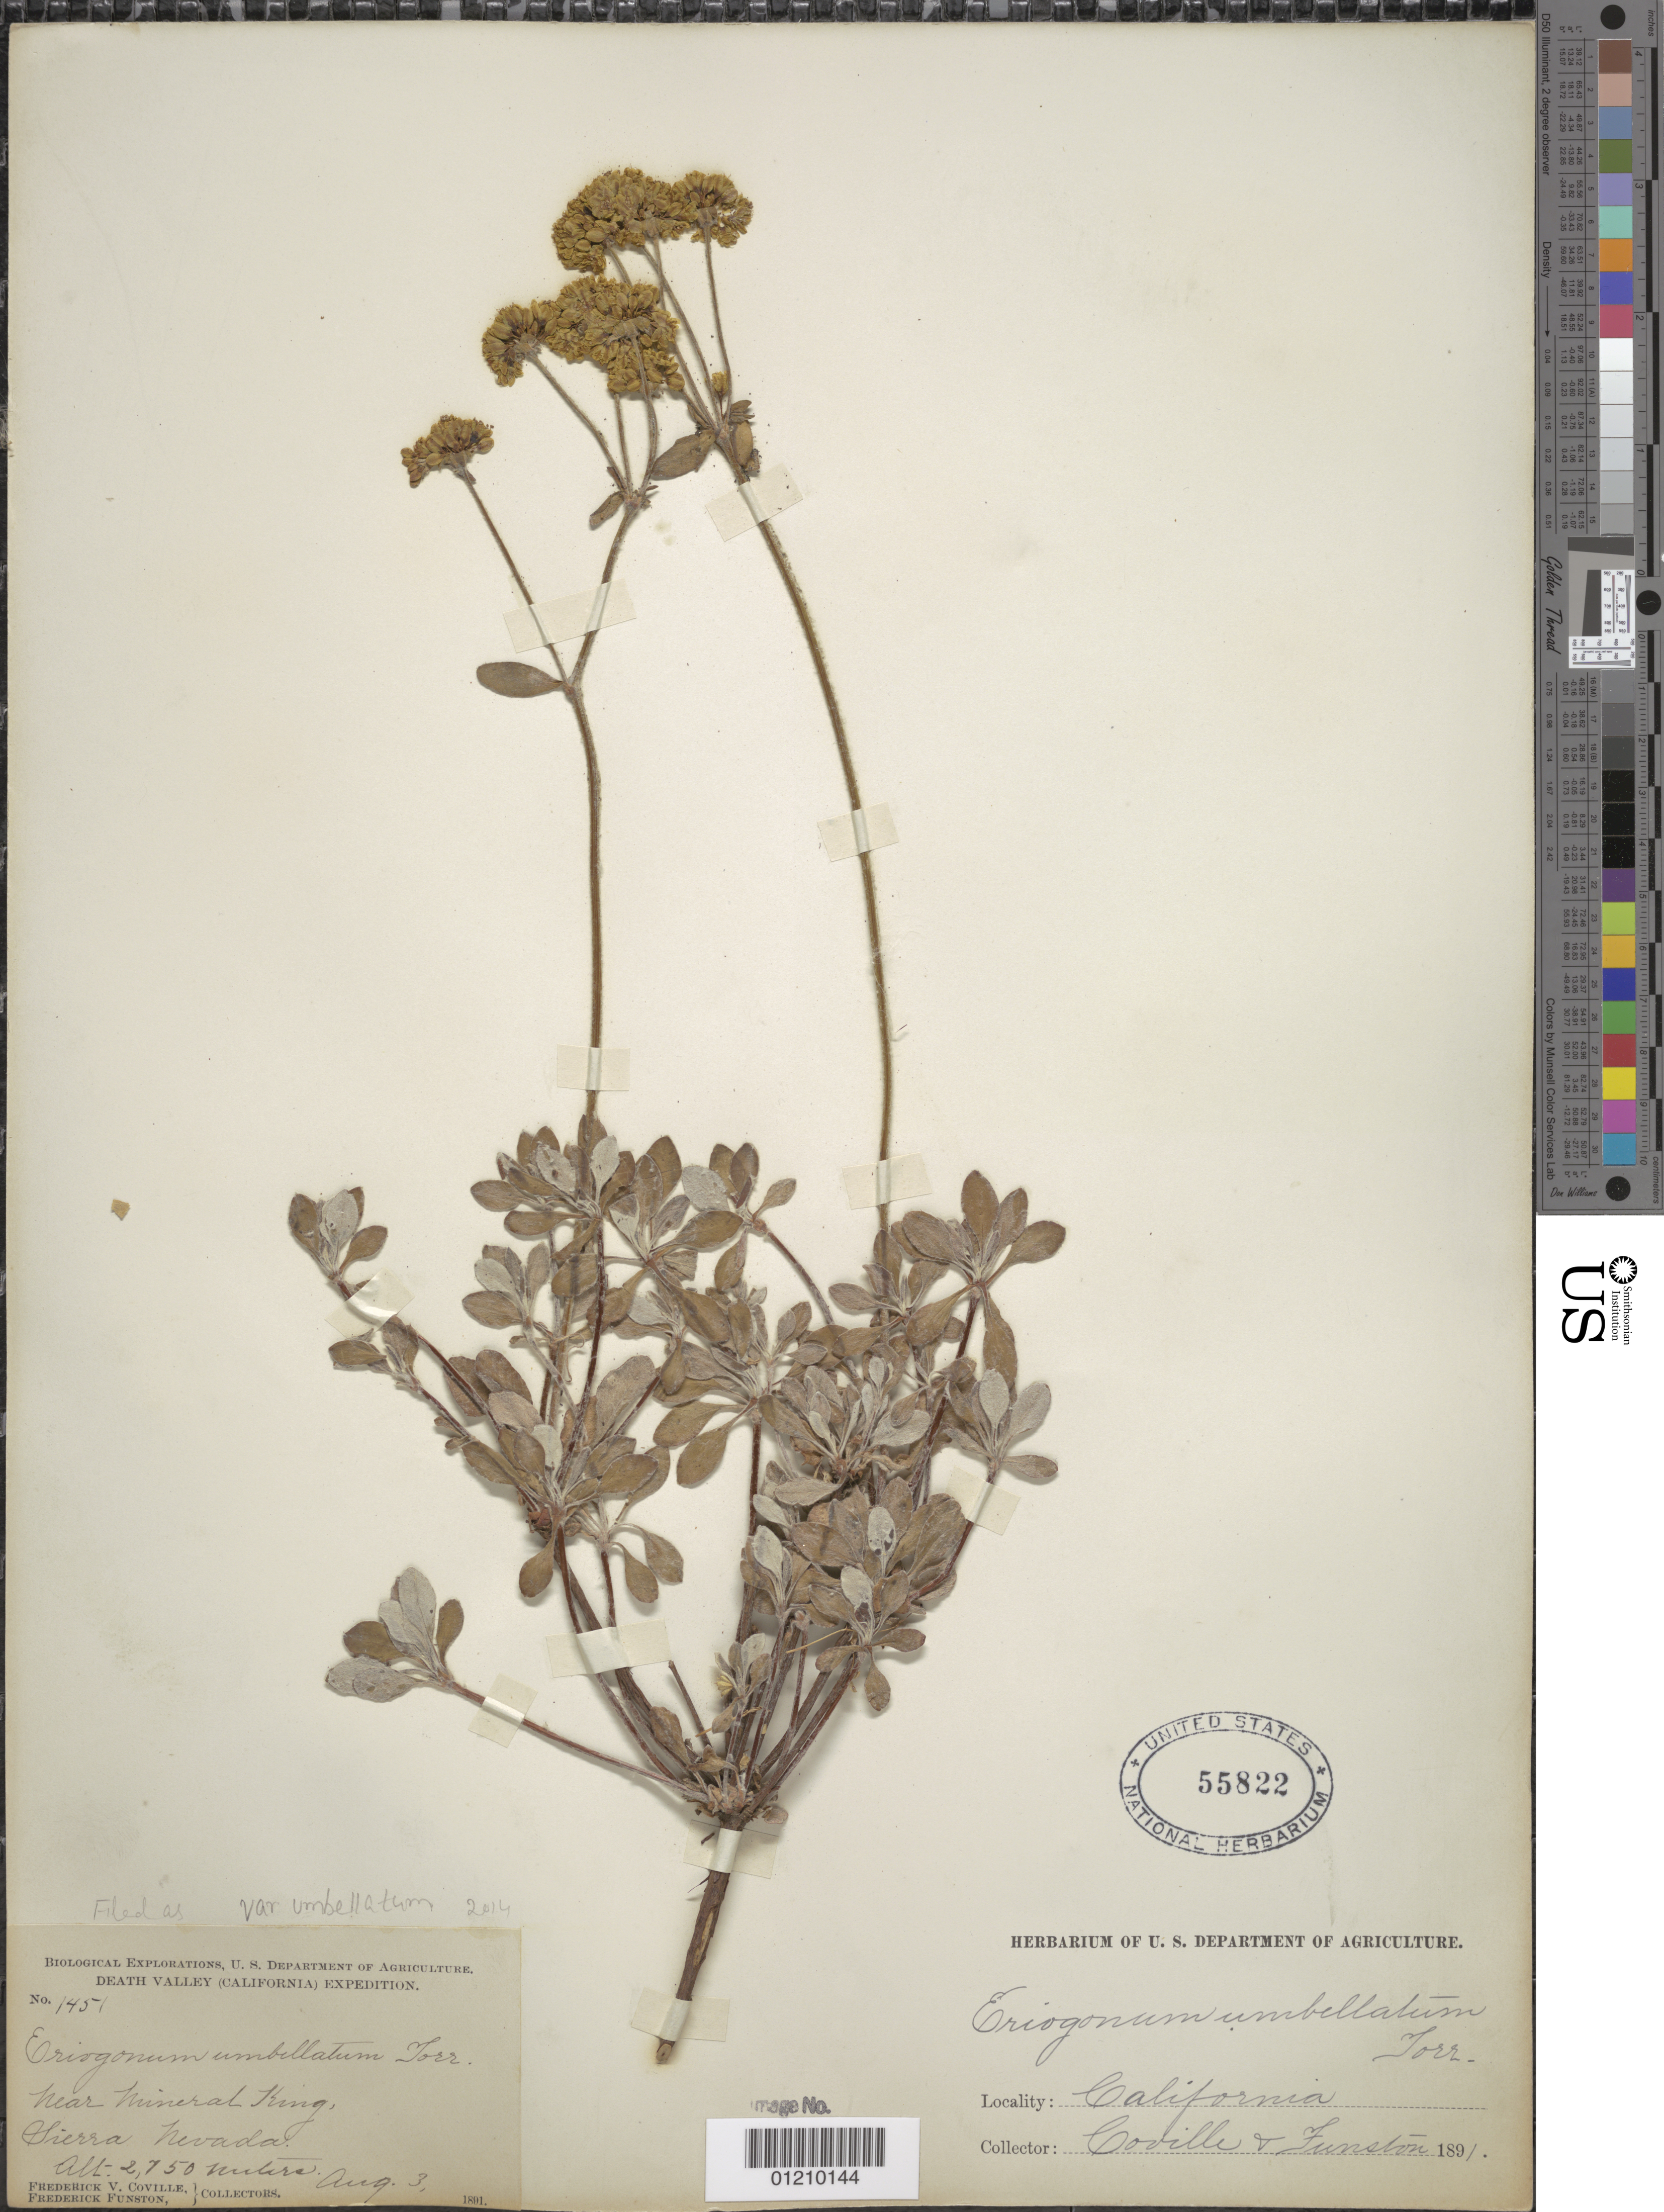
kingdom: Plantae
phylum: Tracheophyta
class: Magnoliopsida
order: Caryophyllales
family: Polygonaceae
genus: Eriogonum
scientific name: Eriogonum umbellatum var. umbellatum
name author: Torr.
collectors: F. V. Coville & F. Funston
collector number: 1451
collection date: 1891-08-03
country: United States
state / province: California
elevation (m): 2750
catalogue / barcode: US 55822